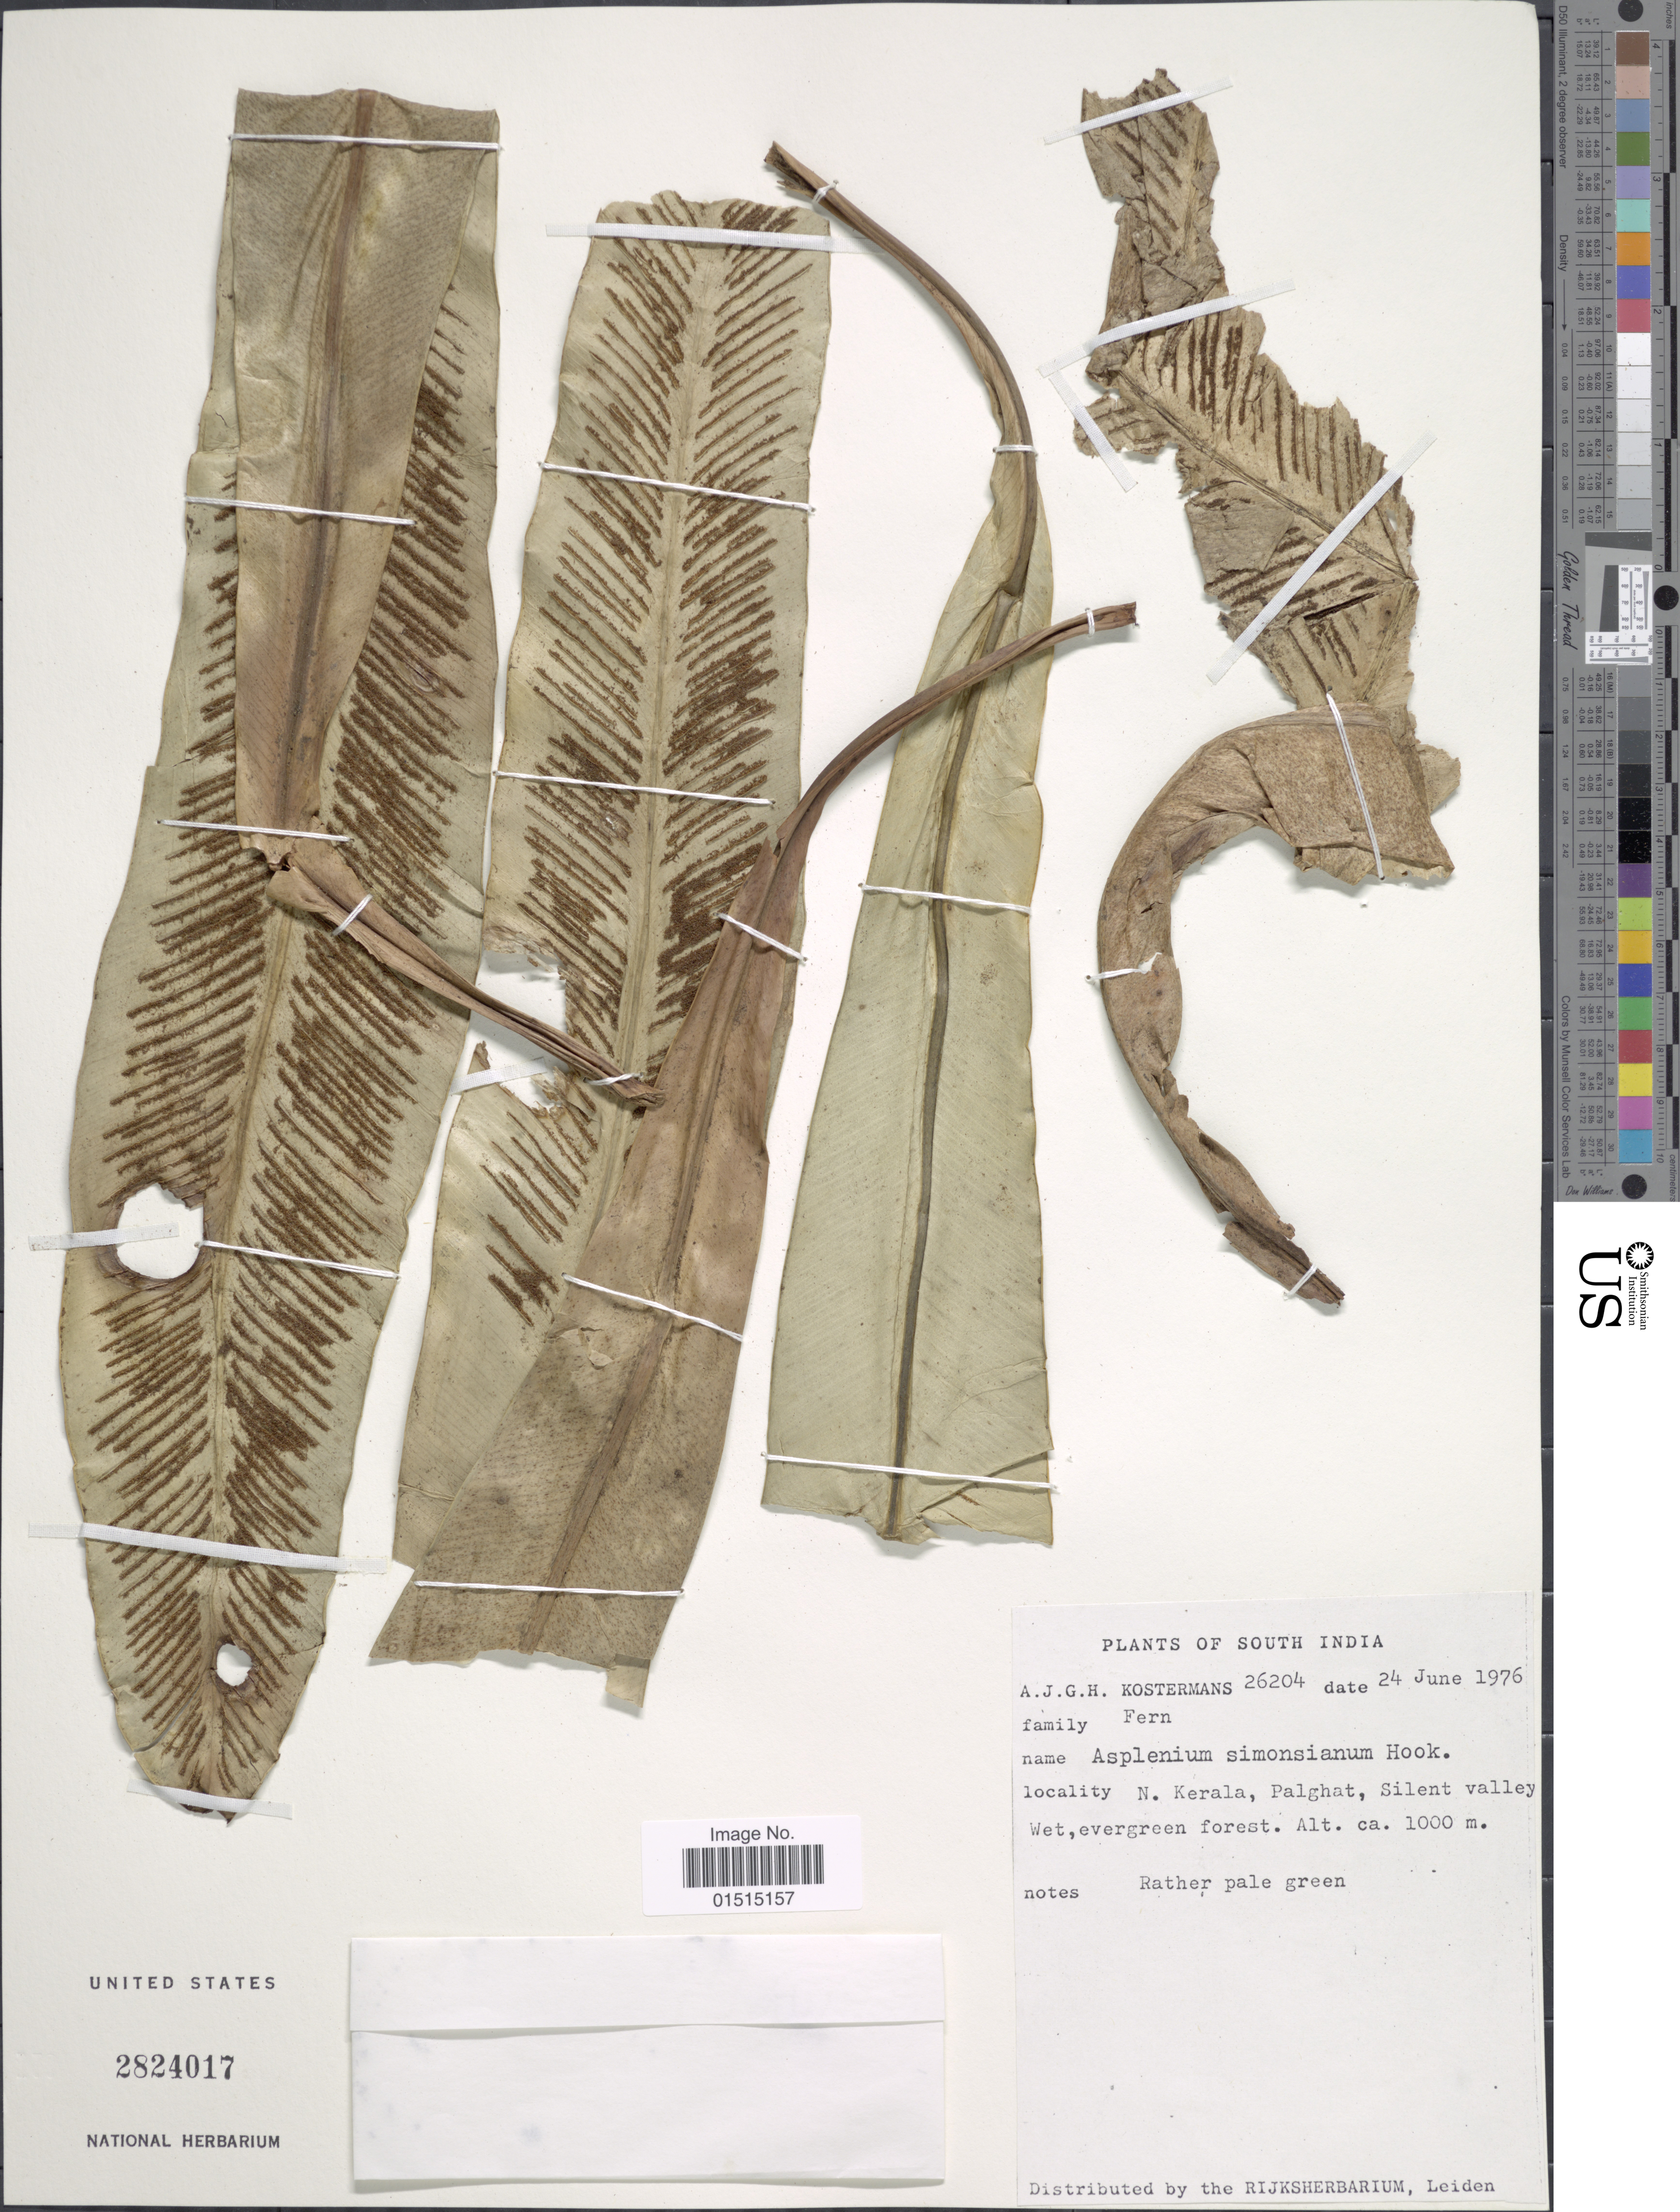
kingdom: Plantae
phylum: Tracheophyta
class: Polypodiopsida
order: Polypodiales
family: Aspleniaceae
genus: Asplenium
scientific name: Asplenium nidus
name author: L.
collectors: A. J. G. Kostermans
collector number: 26204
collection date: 1976-06-24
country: India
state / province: Kerala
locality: South India, N. Kerala, Palghat, SIlent valley, Wet, evergreen forest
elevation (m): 1000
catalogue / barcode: US 2824017